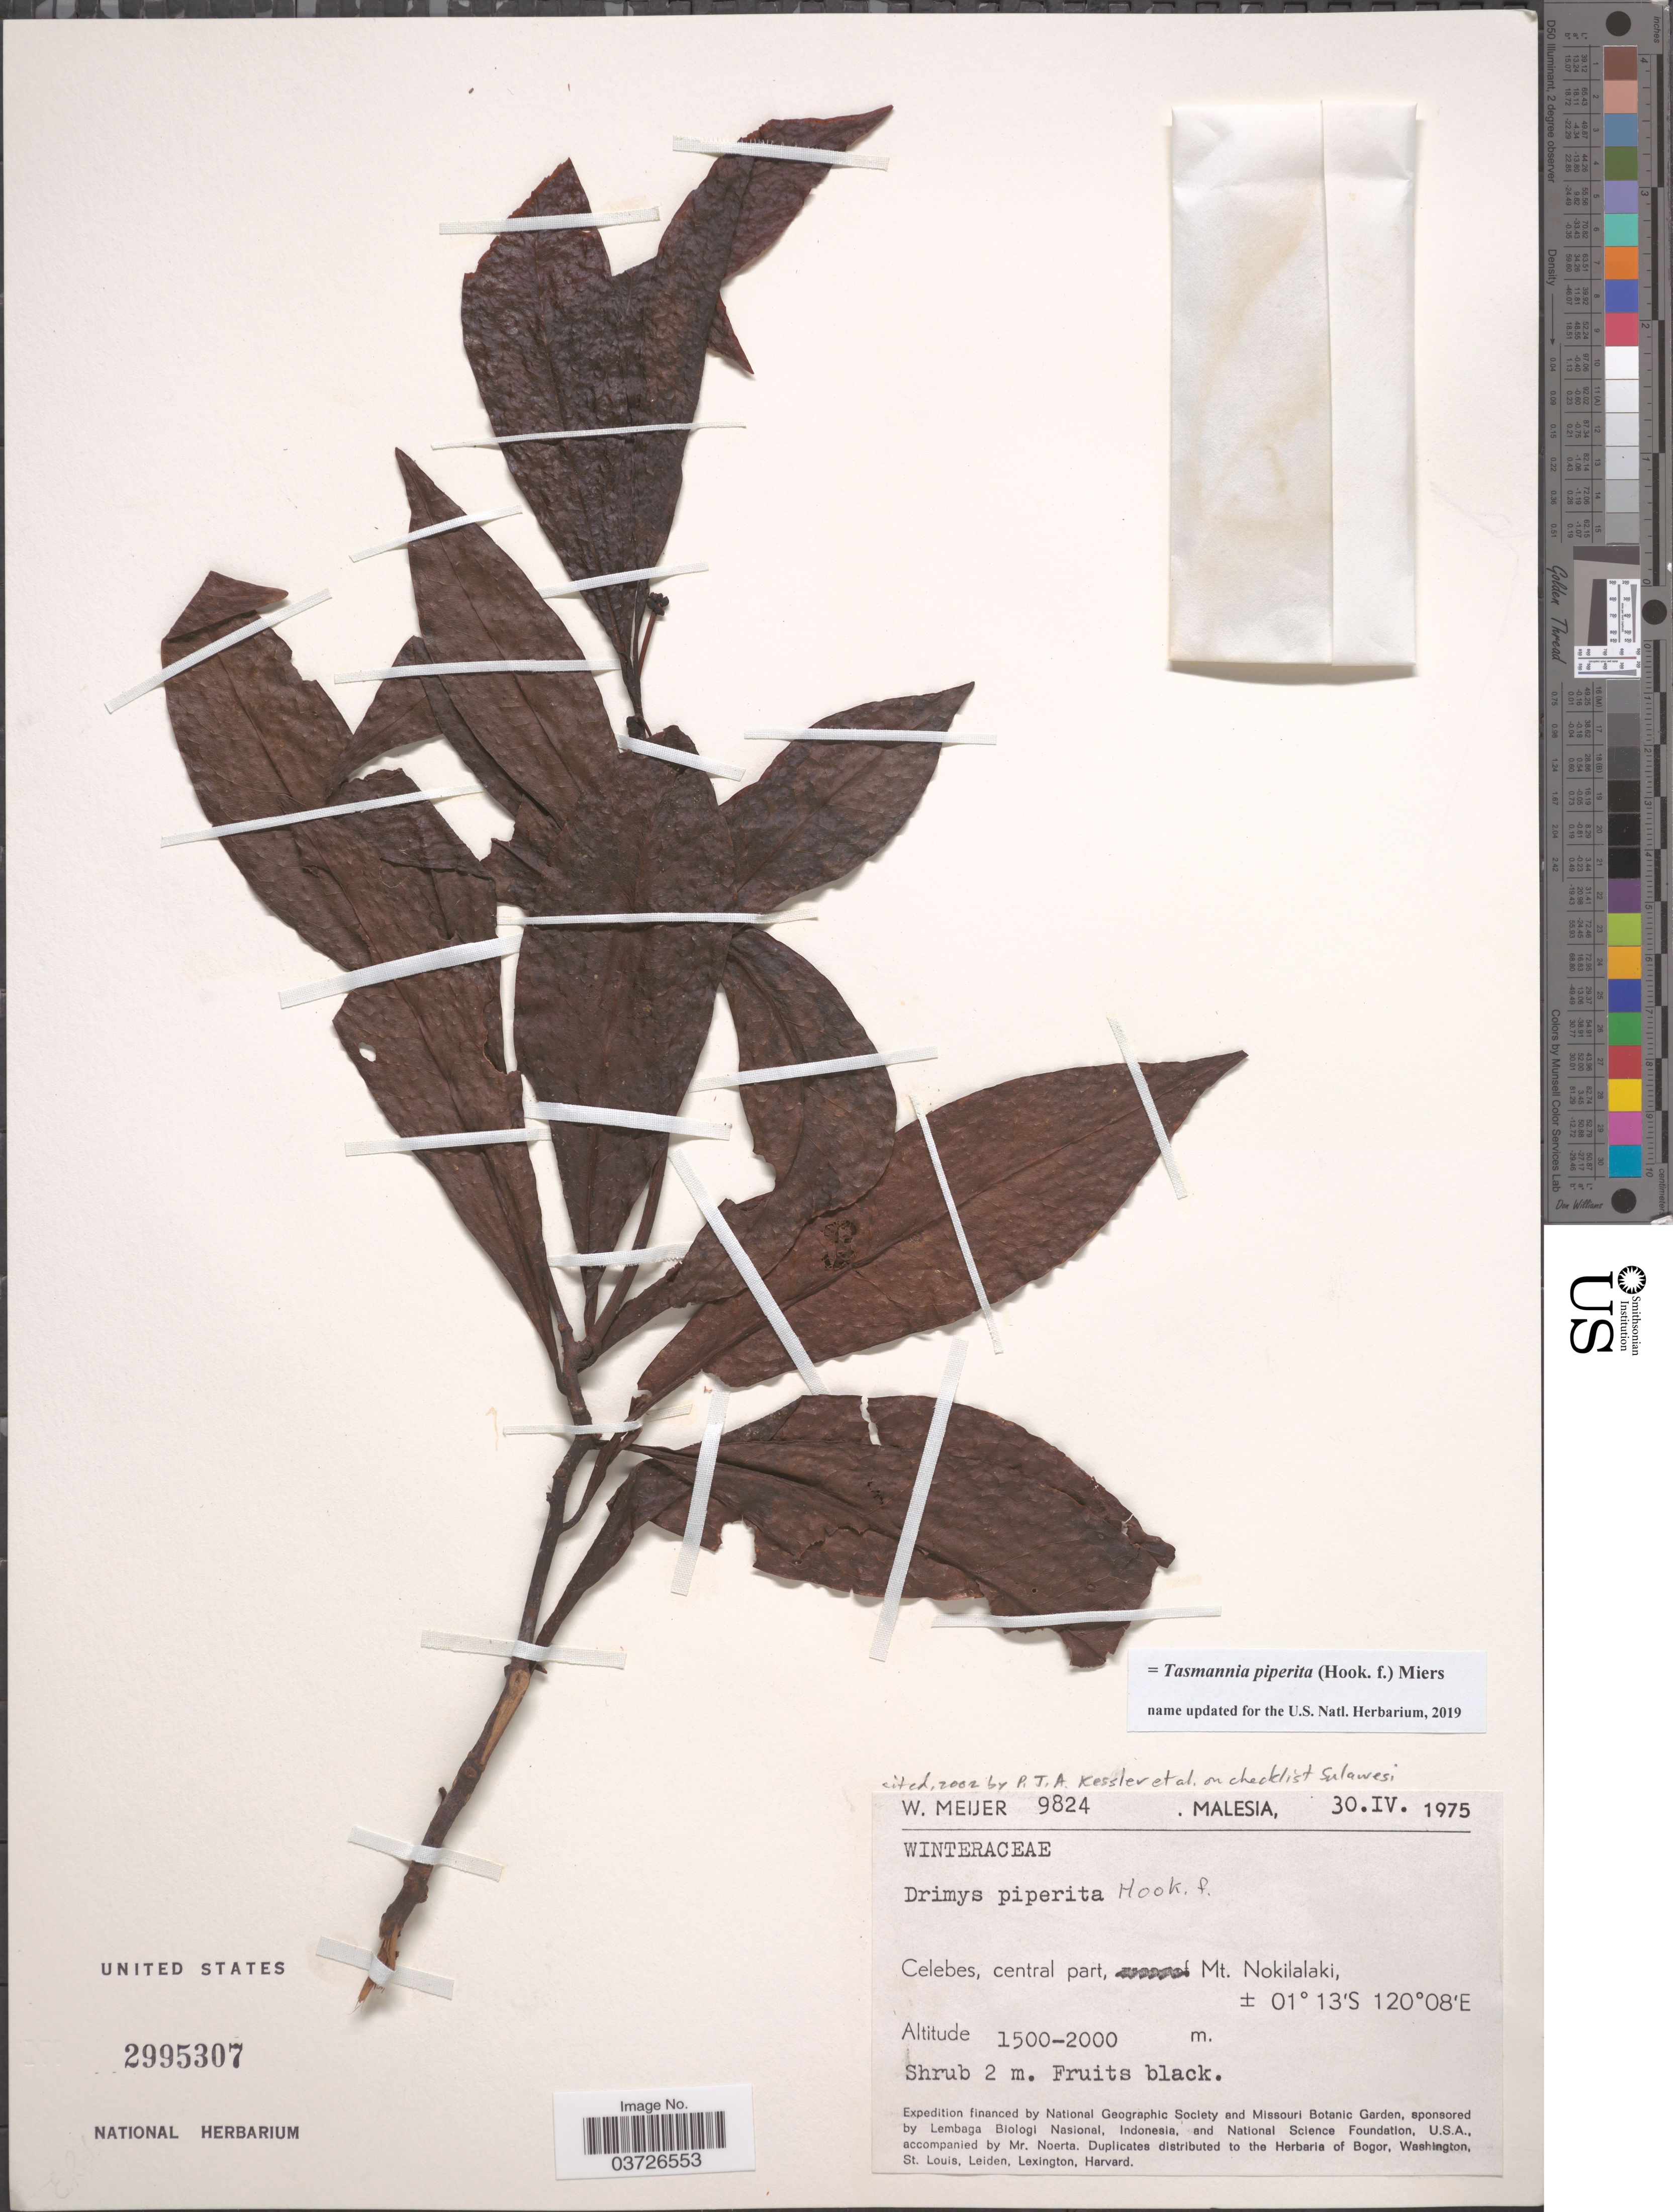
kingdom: Plantae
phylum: Tracheophyta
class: Magnoliopsida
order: Canellales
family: Winteraceae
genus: Tasmannia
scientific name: Tasmannia piperita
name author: (Hook. f.) Miers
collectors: W. Meijer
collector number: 9824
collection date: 1975-04-30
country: Malaysia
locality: Malesia. Celebes, central part, Mt. Nokilalaki.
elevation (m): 1500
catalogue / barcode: US 2995307